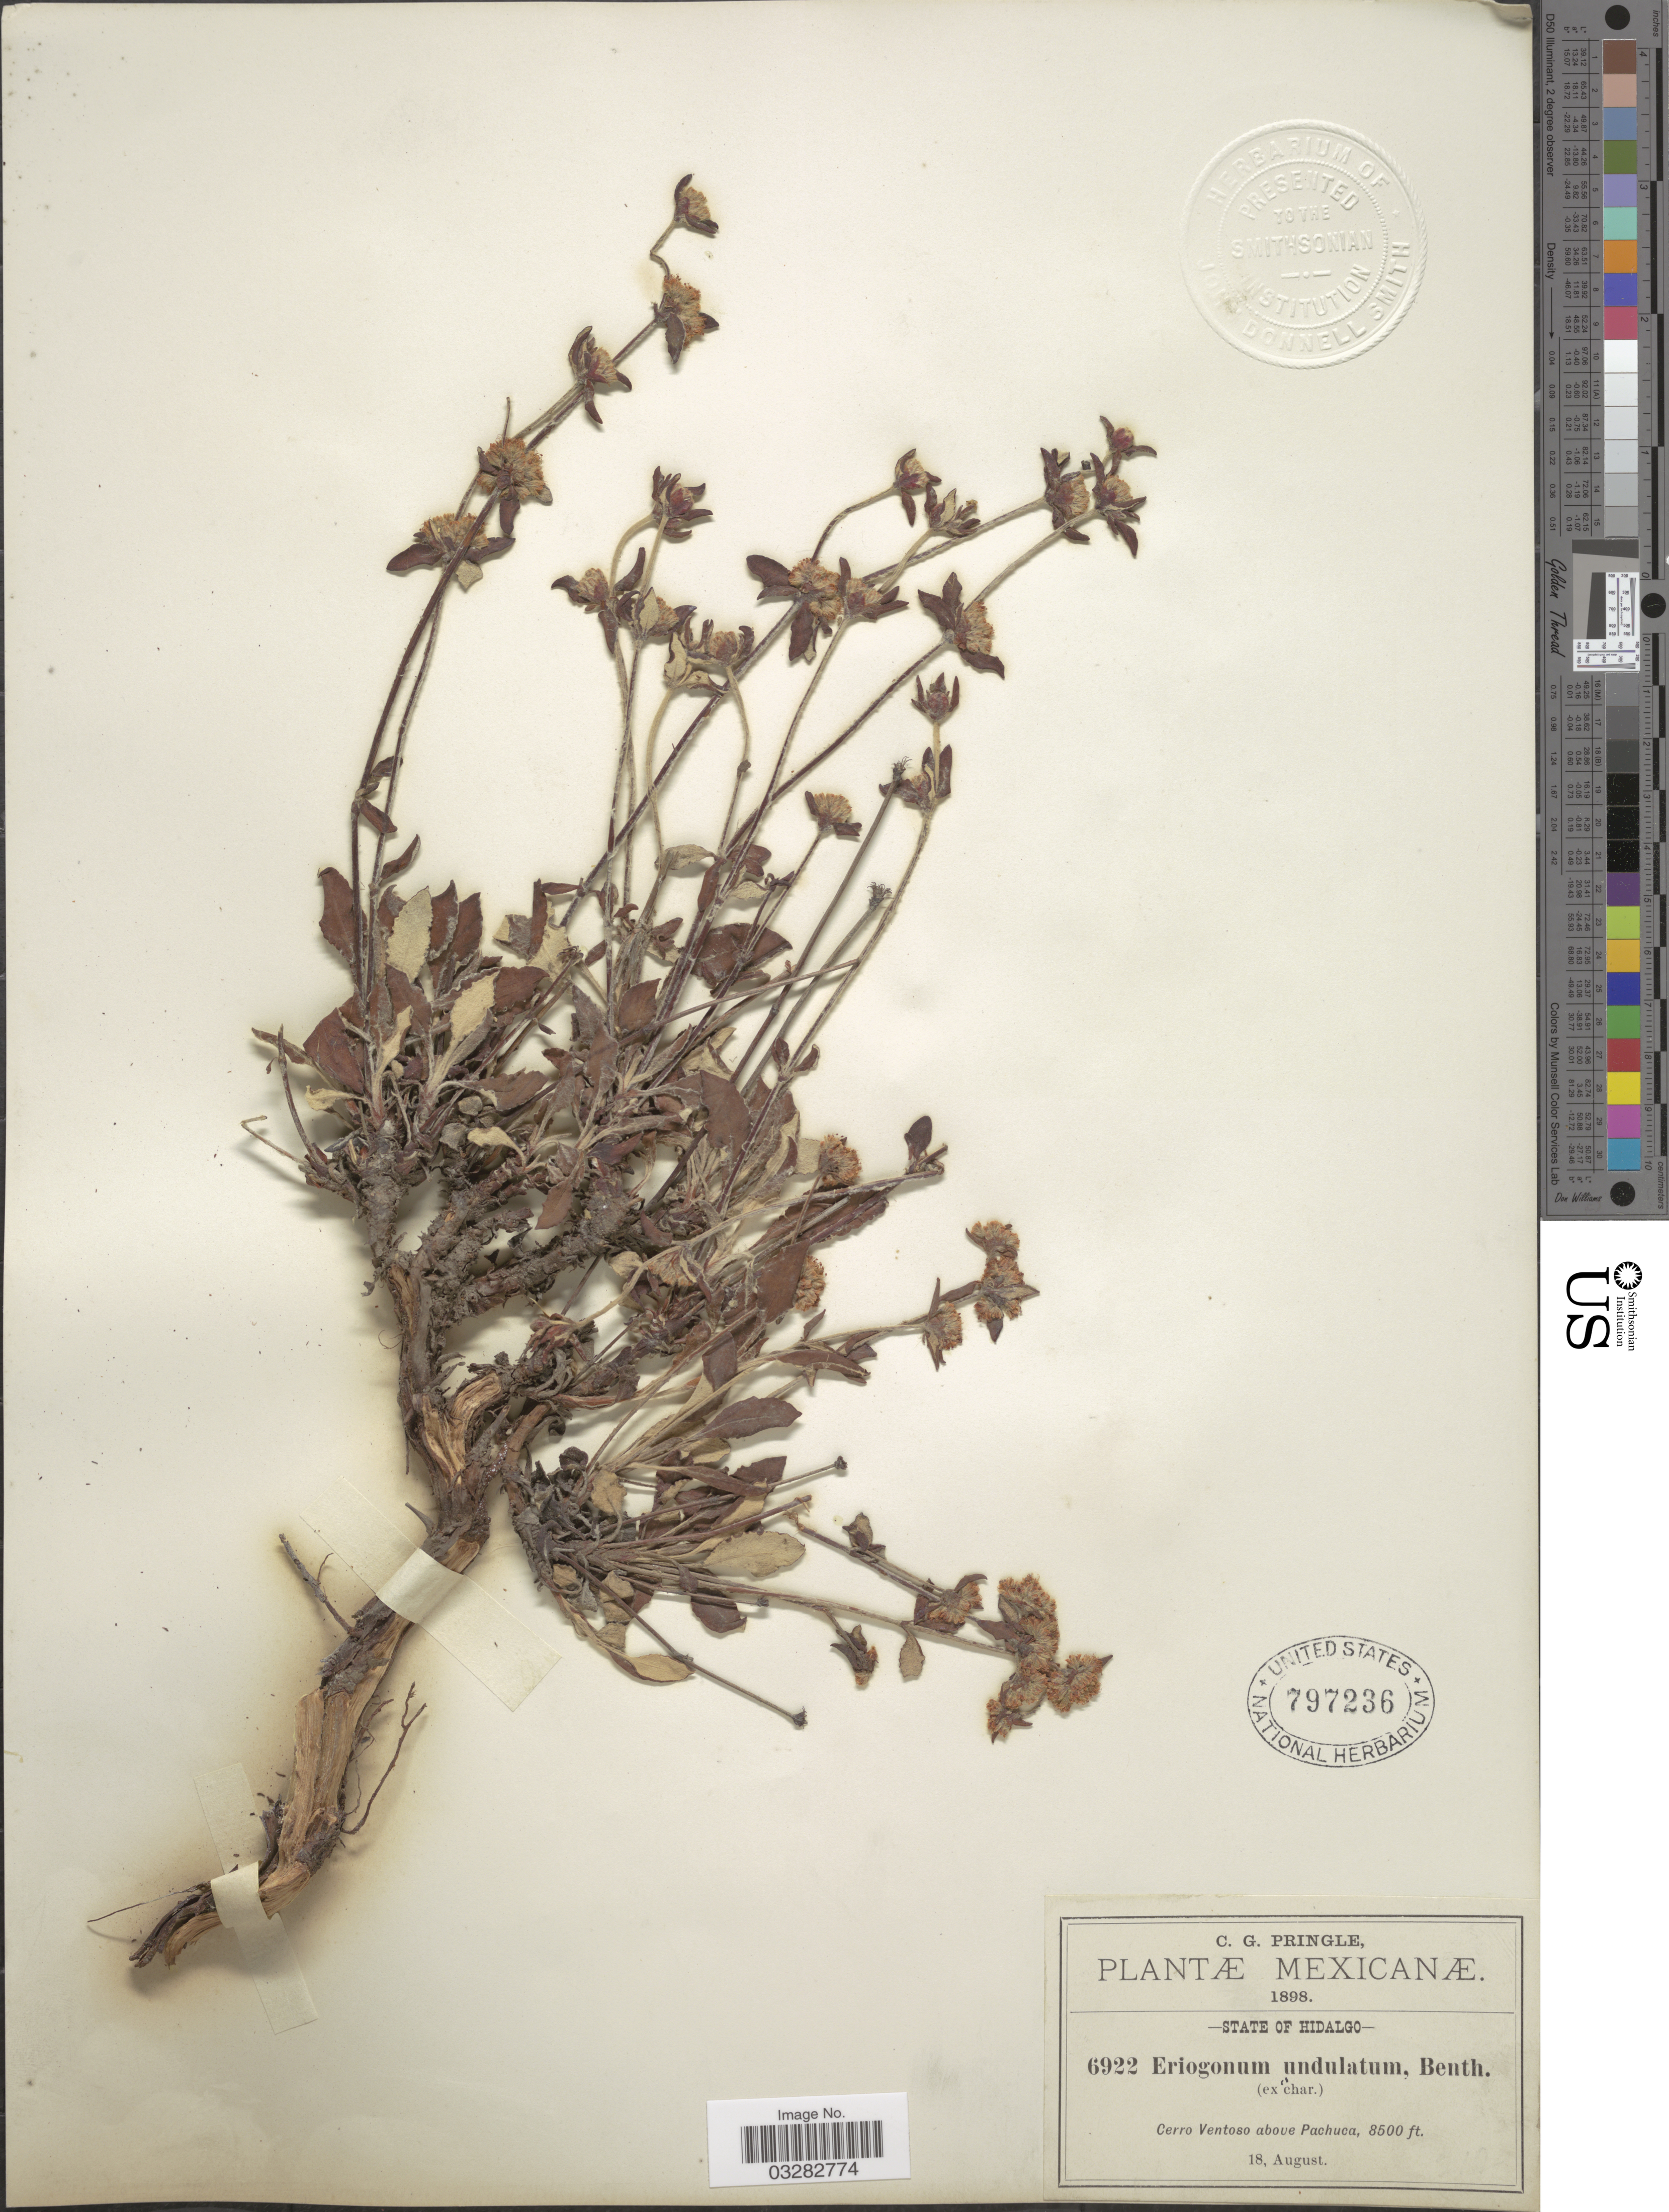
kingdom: Plantae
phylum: Tracheophyta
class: Magnoliopsida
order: Caryophyllales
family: Polygonaceae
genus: Eriogonum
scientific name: Eriogonum jamesii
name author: Benth.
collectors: C. G. Pringle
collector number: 6922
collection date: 1898-08-18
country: Mexico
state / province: Hidalgo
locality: Cerro Ventoso above Pachuca.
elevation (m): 2591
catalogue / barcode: US 797236